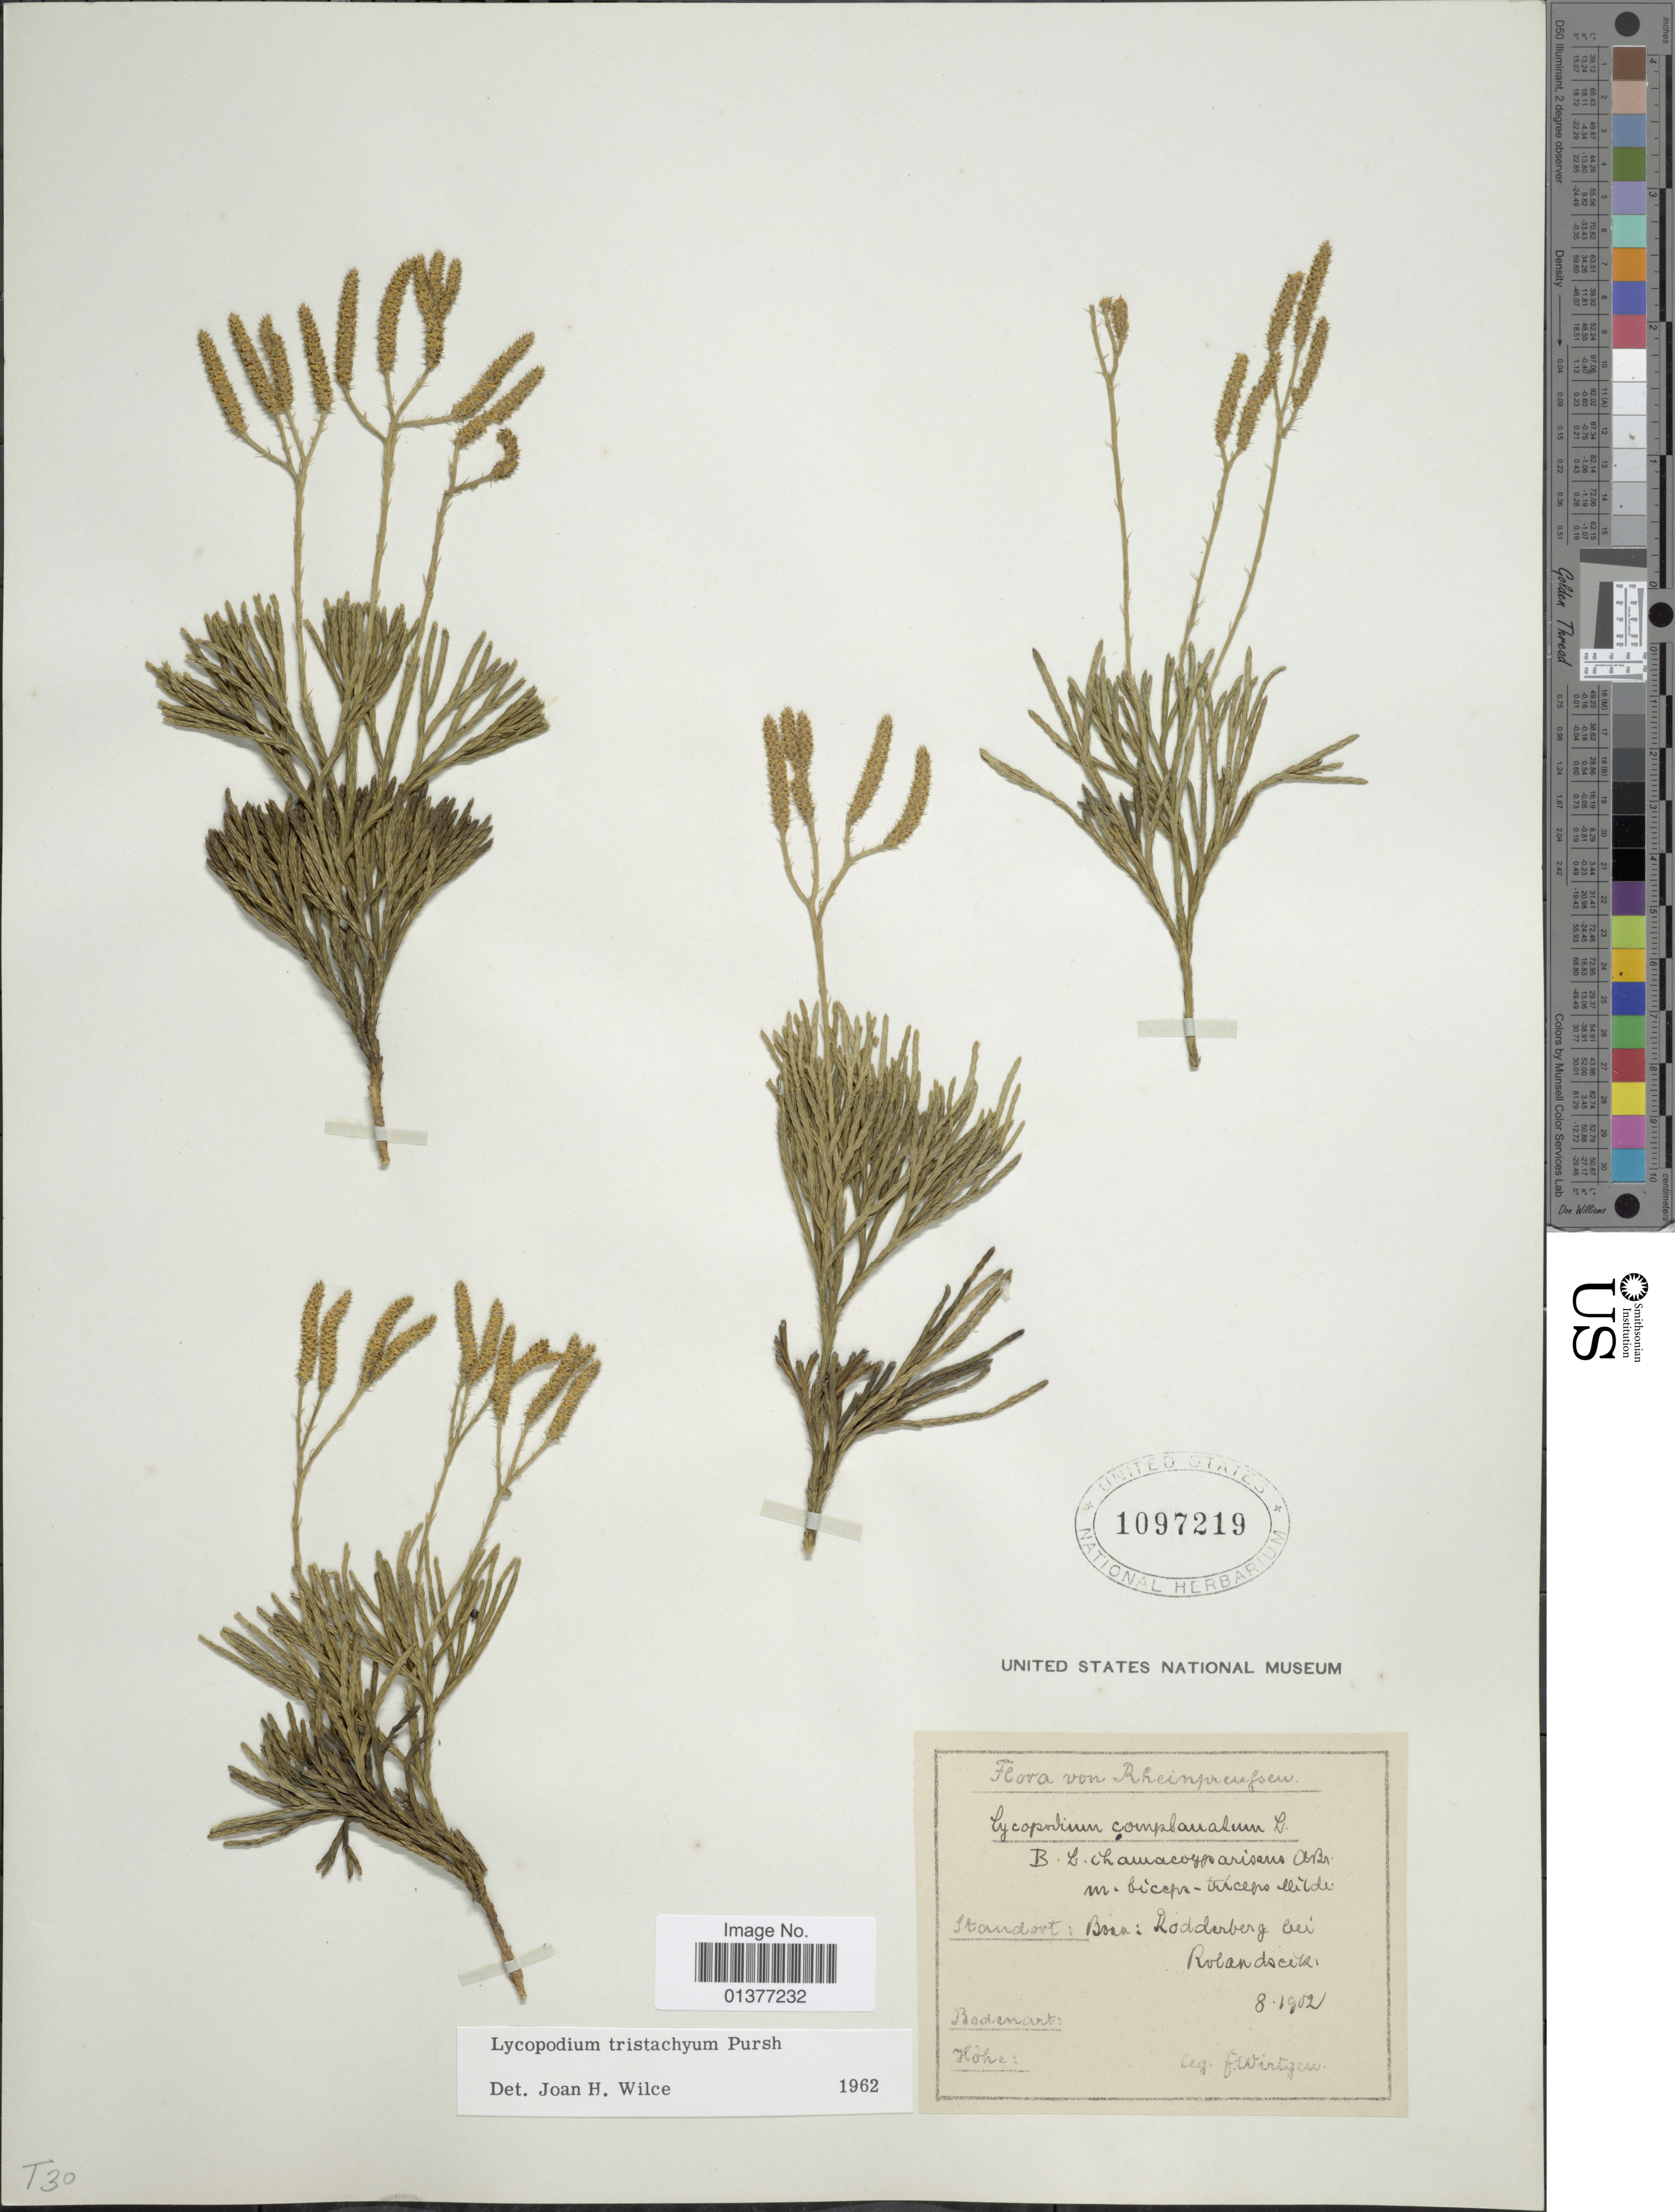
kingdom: Plantae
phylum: Tracheophyta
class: Lycopodiopsida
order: Lycopodiales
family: Lycopodiaceae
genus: Diphasiastrum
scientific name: Diphasiastrum tristachyum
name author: (Pursh) Holub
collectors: Wirtgen, --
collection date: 1902-08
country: Germany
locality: Rheinpreussen, Stadort: Boza: Rodderberg bei Rolandseik [interpreted]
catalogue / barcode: US 1097219